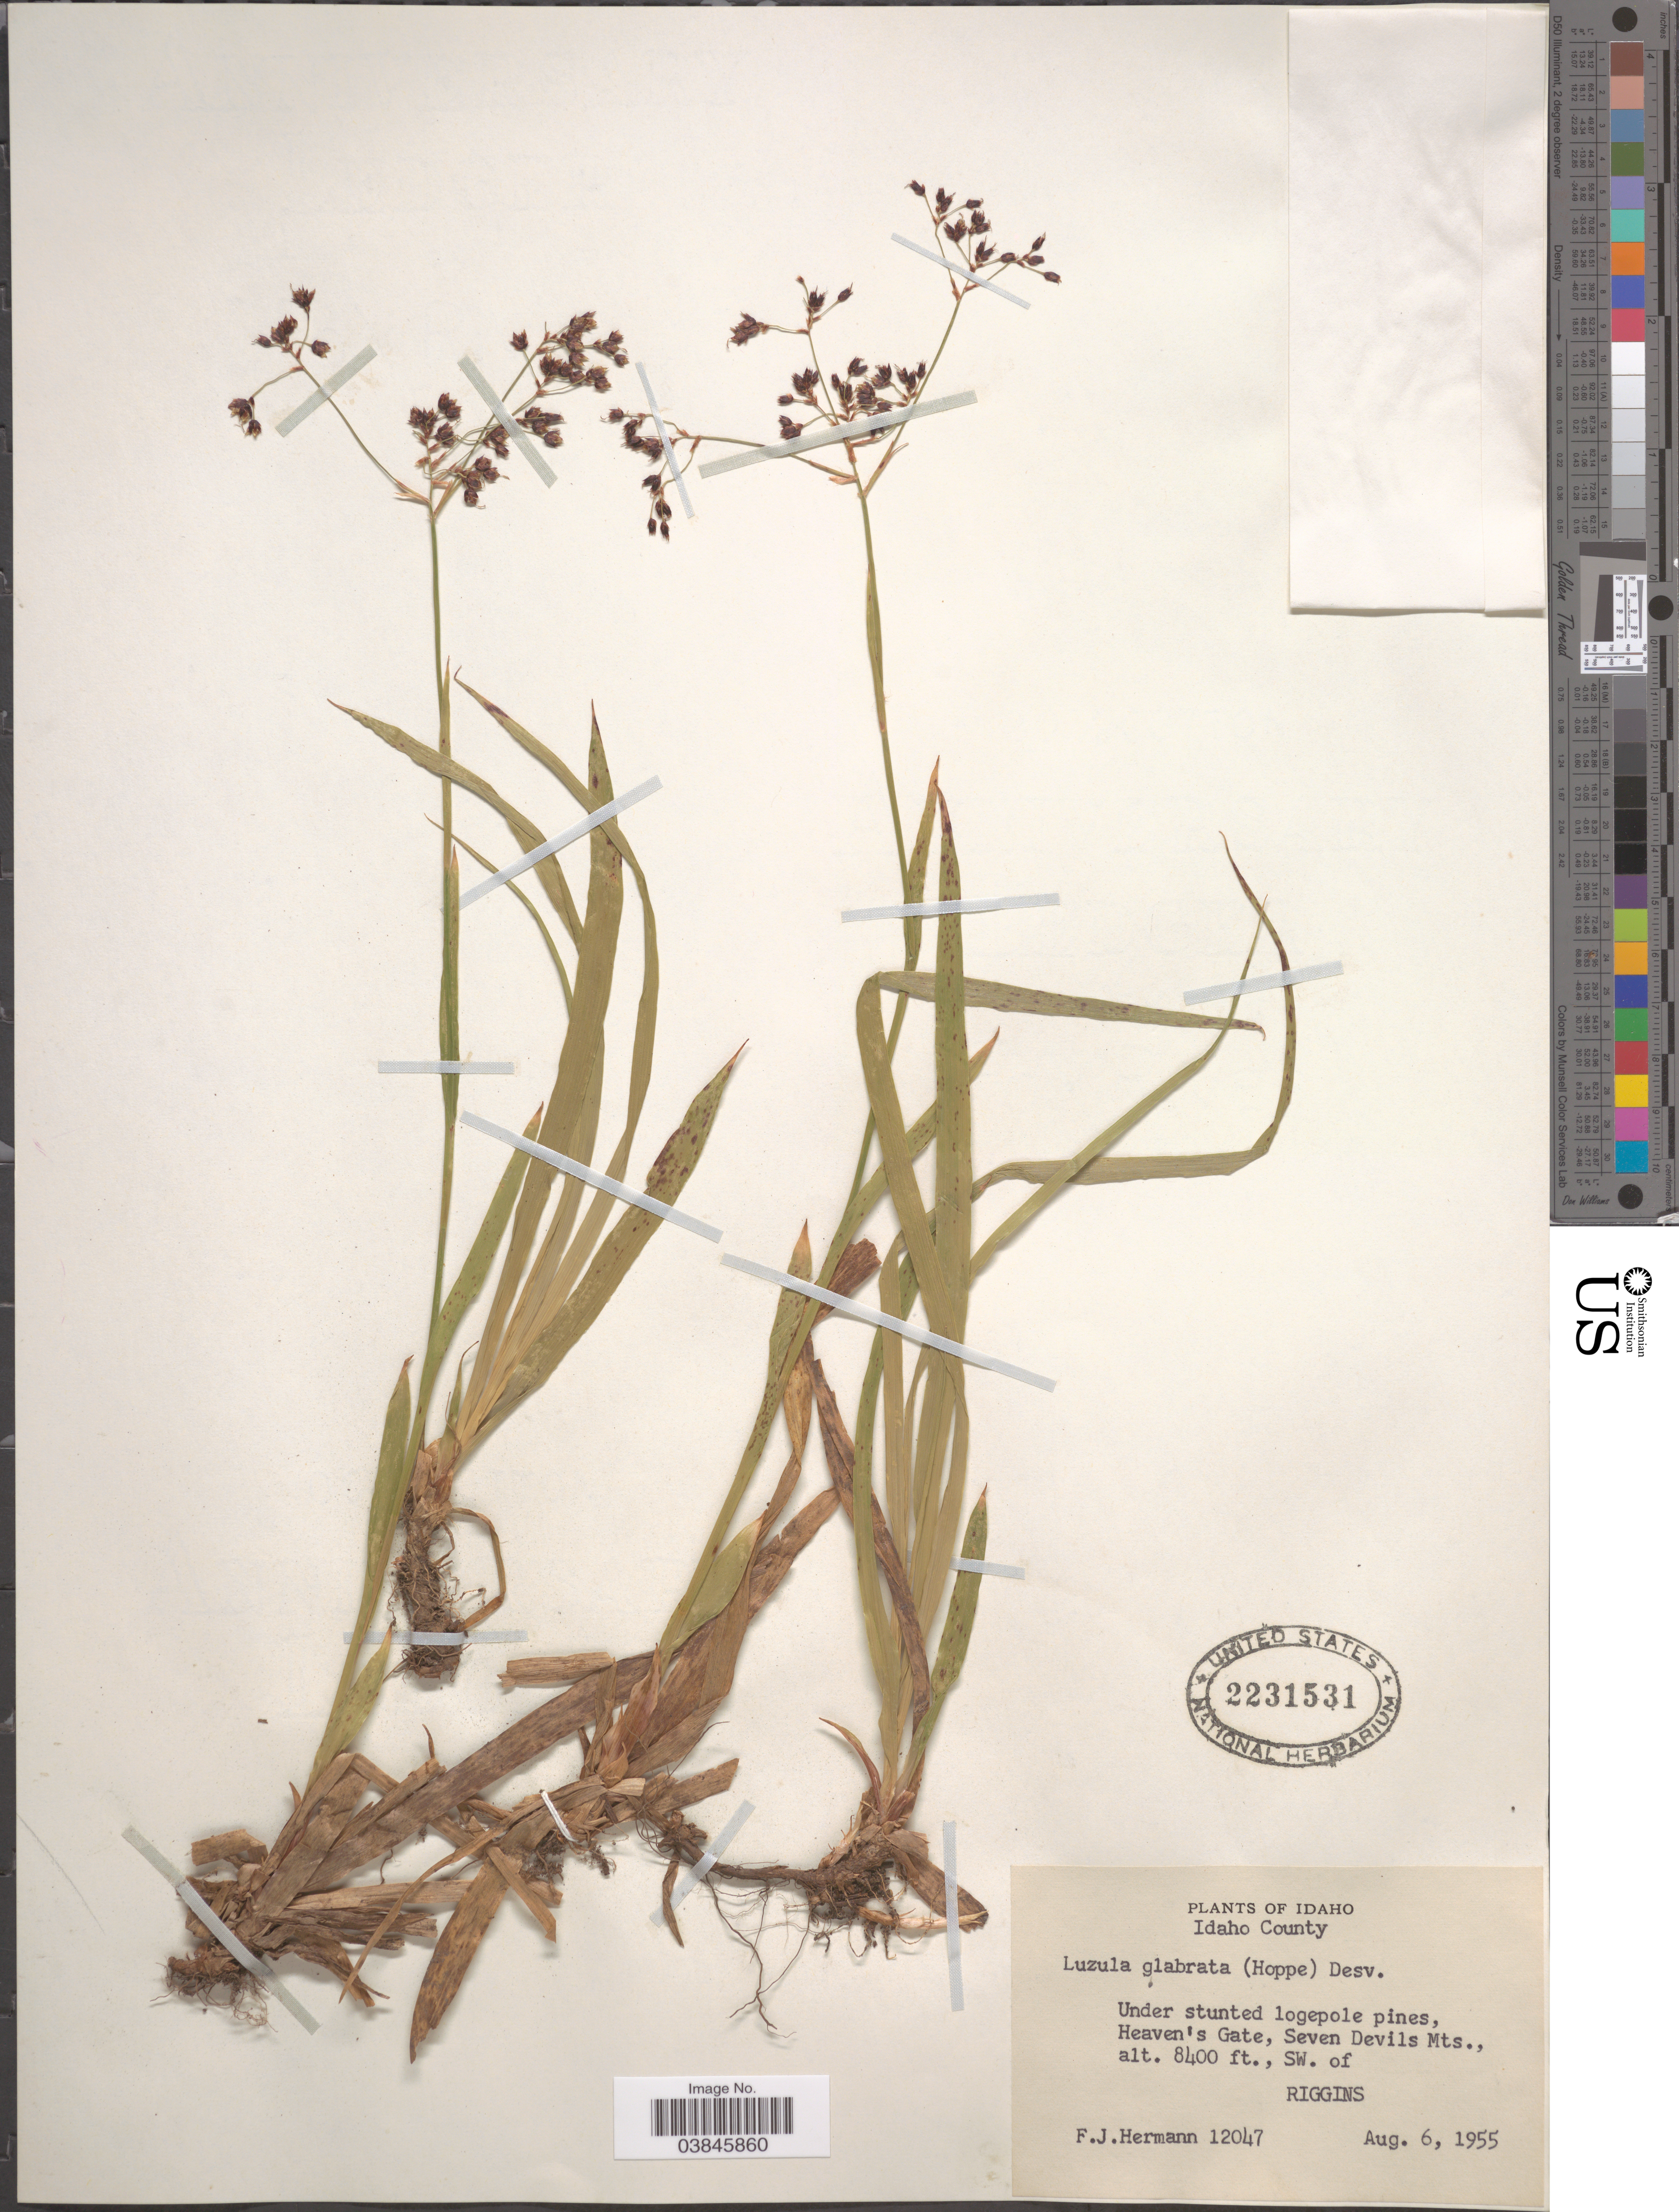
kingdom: Plantae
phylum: Tracheophyta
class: Liliopsida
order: Poales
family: Juncaceae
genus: Luzula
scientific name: Luzula glabrata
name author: (Hoppe) Desv.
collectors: F. J. Hermann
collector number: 12047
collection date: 1955-08-06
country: United States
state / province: Idaho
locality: Idaho County. Under stunted logepole pines, Heaven's Gate, Seven Devols Mts., SW. of Riggins.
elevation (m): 2560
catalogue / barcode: US 2231531